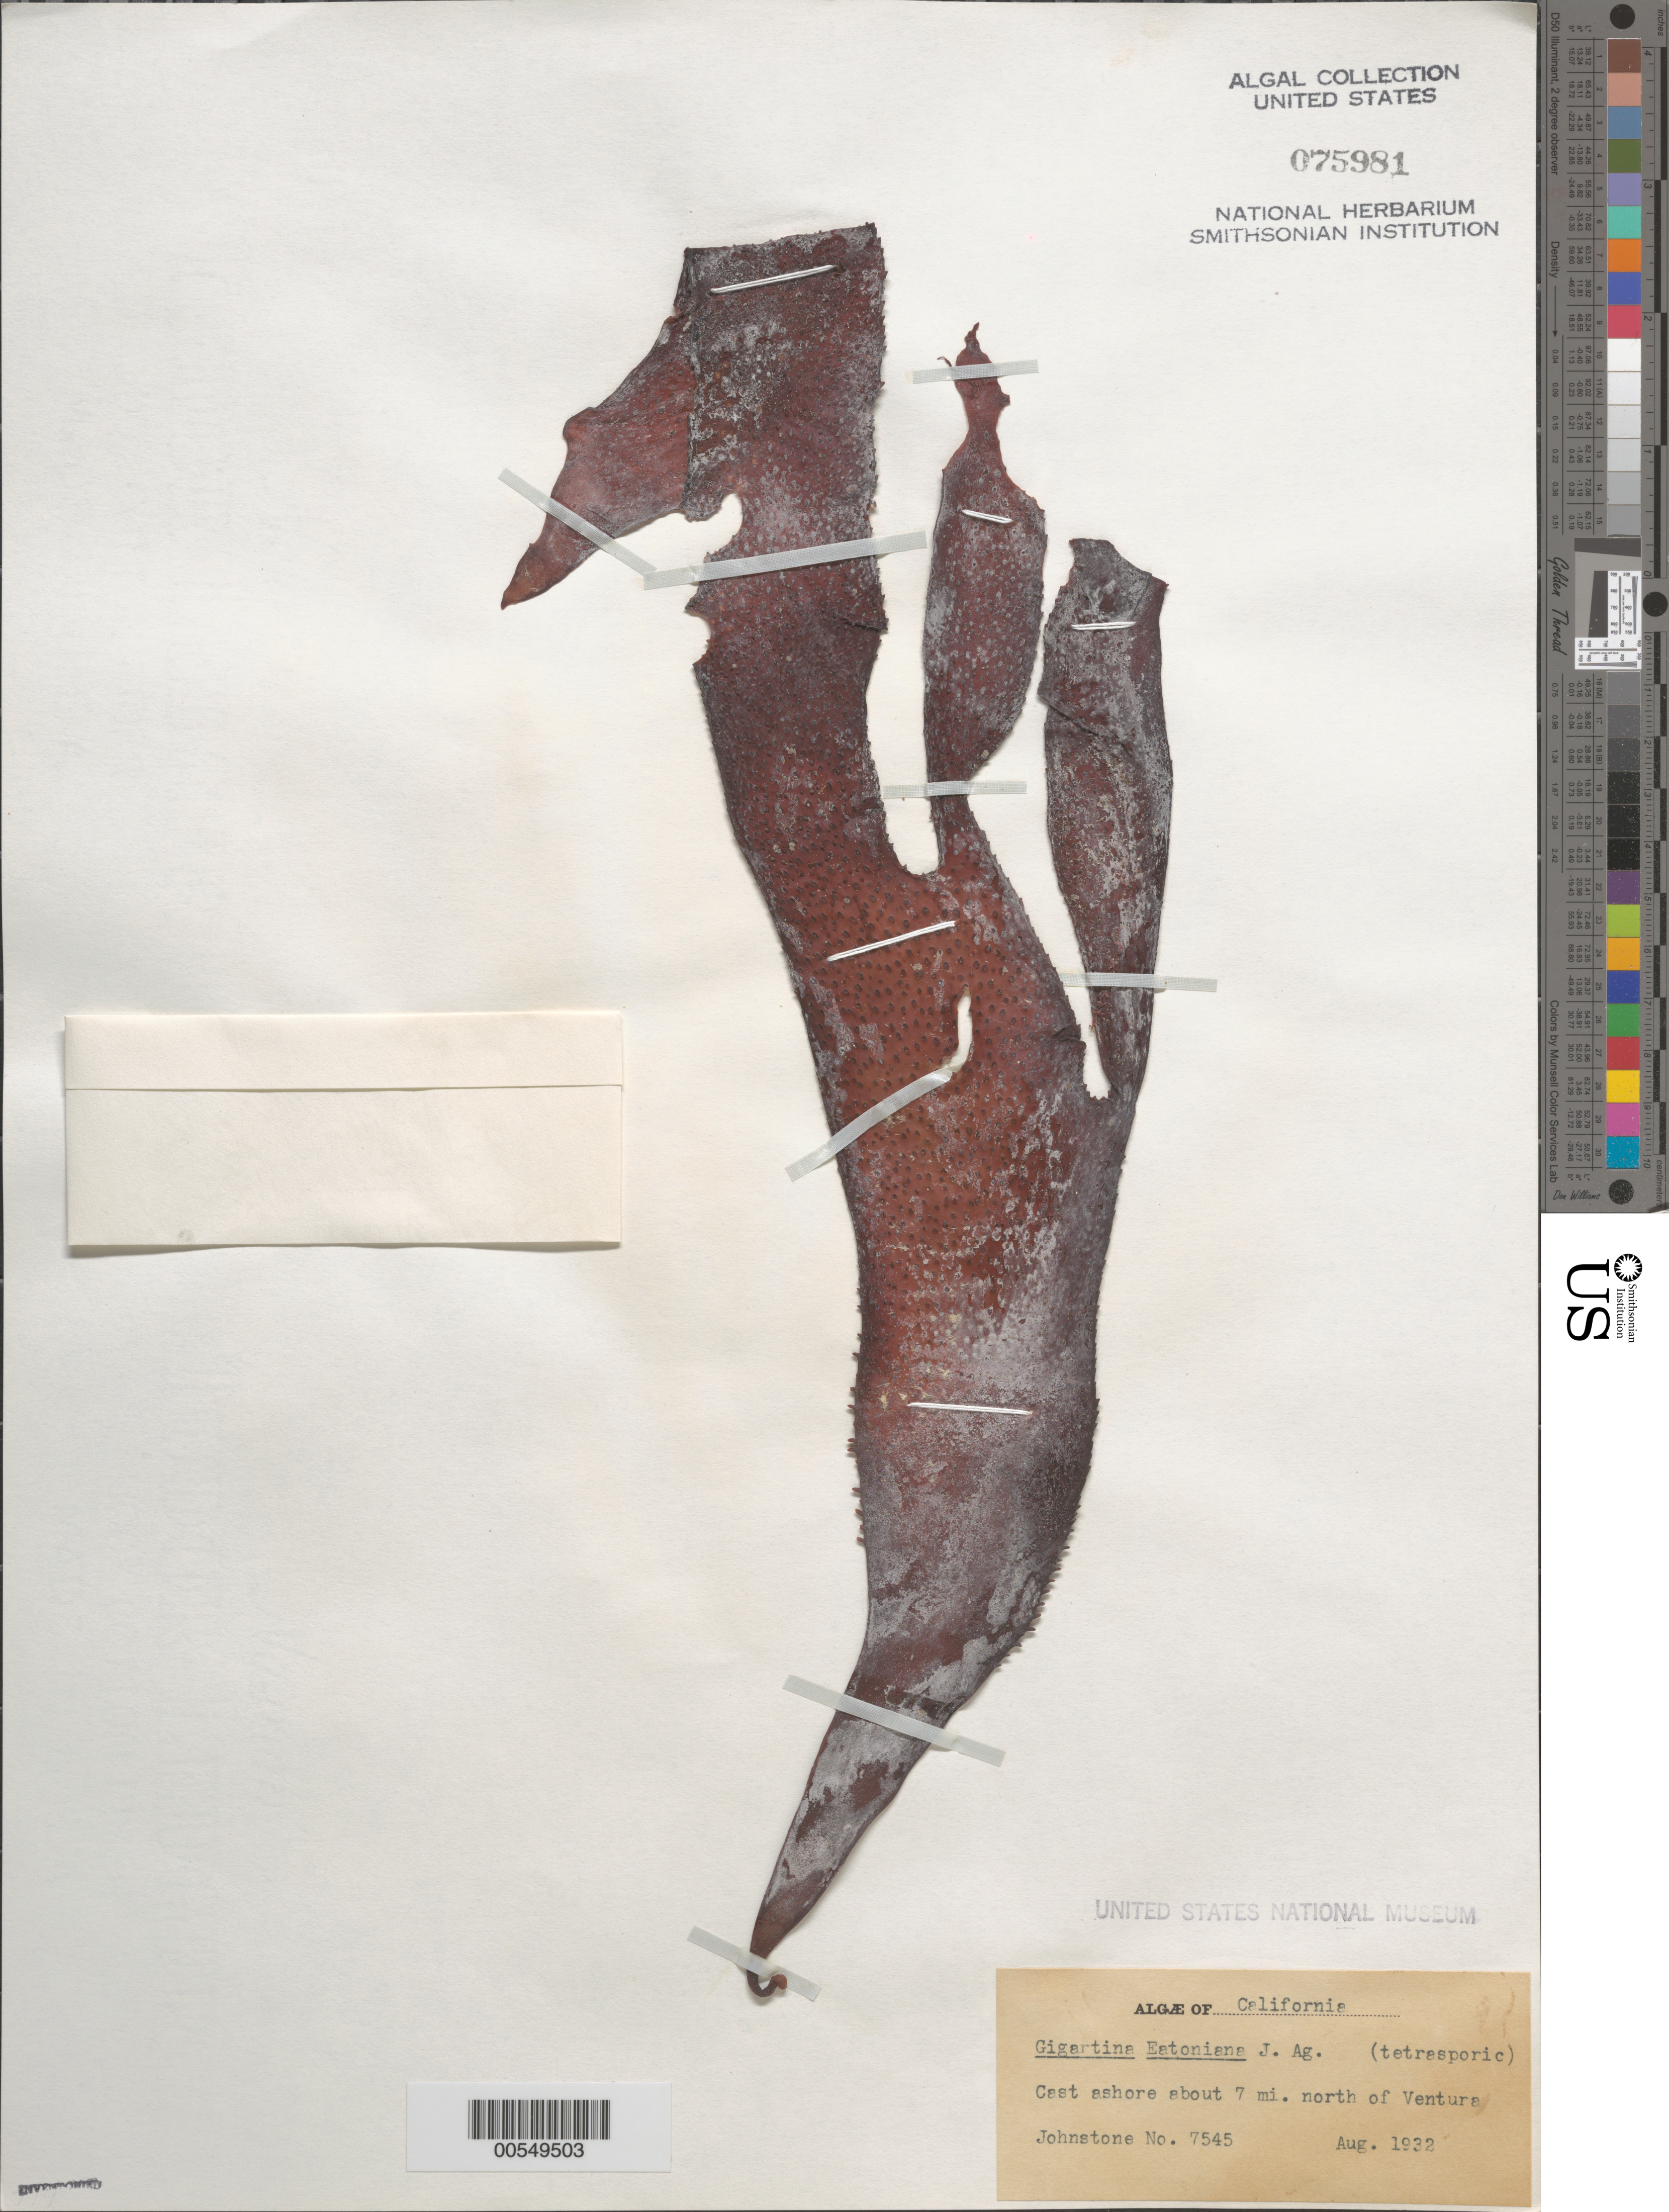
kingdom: Plantae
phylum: Rhodophyta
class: Florideophyceae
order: Gigartinales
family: Gigartinaceae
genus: Chondracanthus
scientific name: Chondracanthus spinosus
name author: (Kütz.) Guiry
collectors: -. Johnstone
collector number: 7545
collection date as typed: Aug 1932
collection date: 1932-08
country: United States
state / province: California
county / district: Ventura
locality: Ca. 7 miles north of Ventura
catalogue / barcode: US 75981